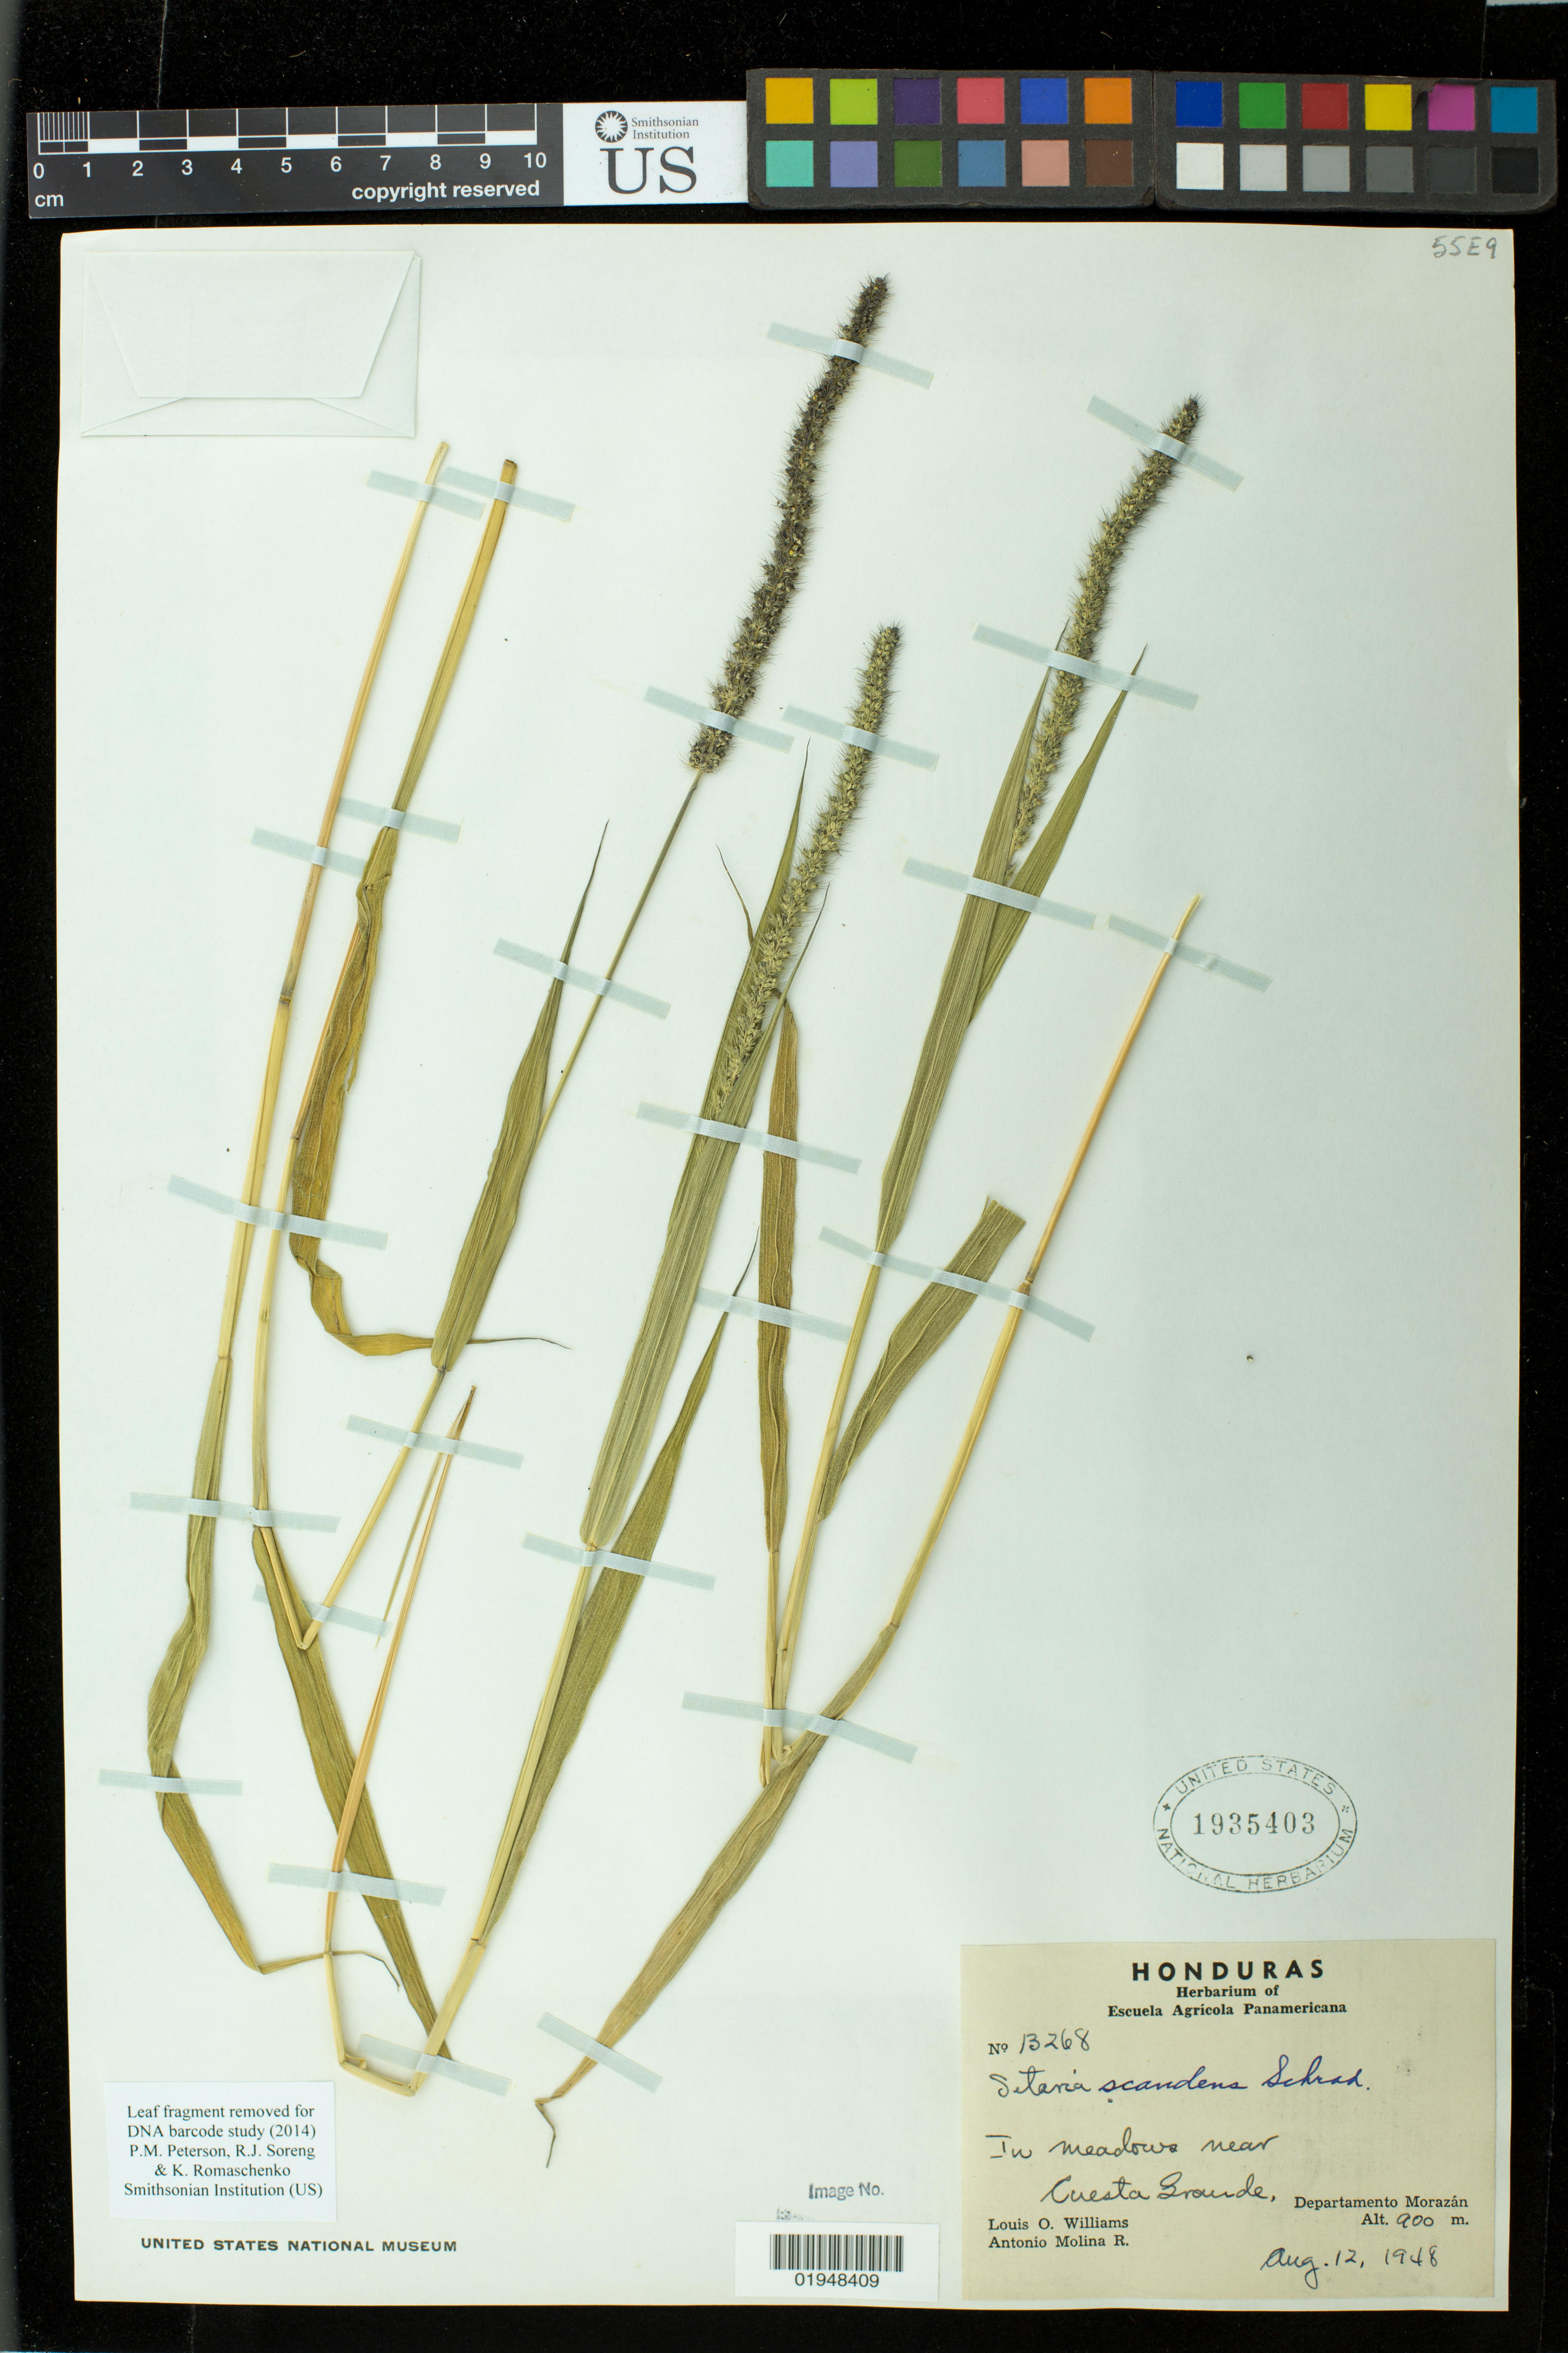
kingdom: Plantae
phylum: Tracheophyta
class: Liliopsida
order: Poales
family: Poaceae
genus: Setaria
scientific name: Setaria scandens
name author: Schrad.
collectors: L. O. Williams & A. Molina R.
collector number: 13268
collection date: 1948-08-12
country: Honduras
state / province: Fco. Morazán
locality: In meadows near Cuesta Grande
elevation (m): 900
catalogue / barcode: US 1935403